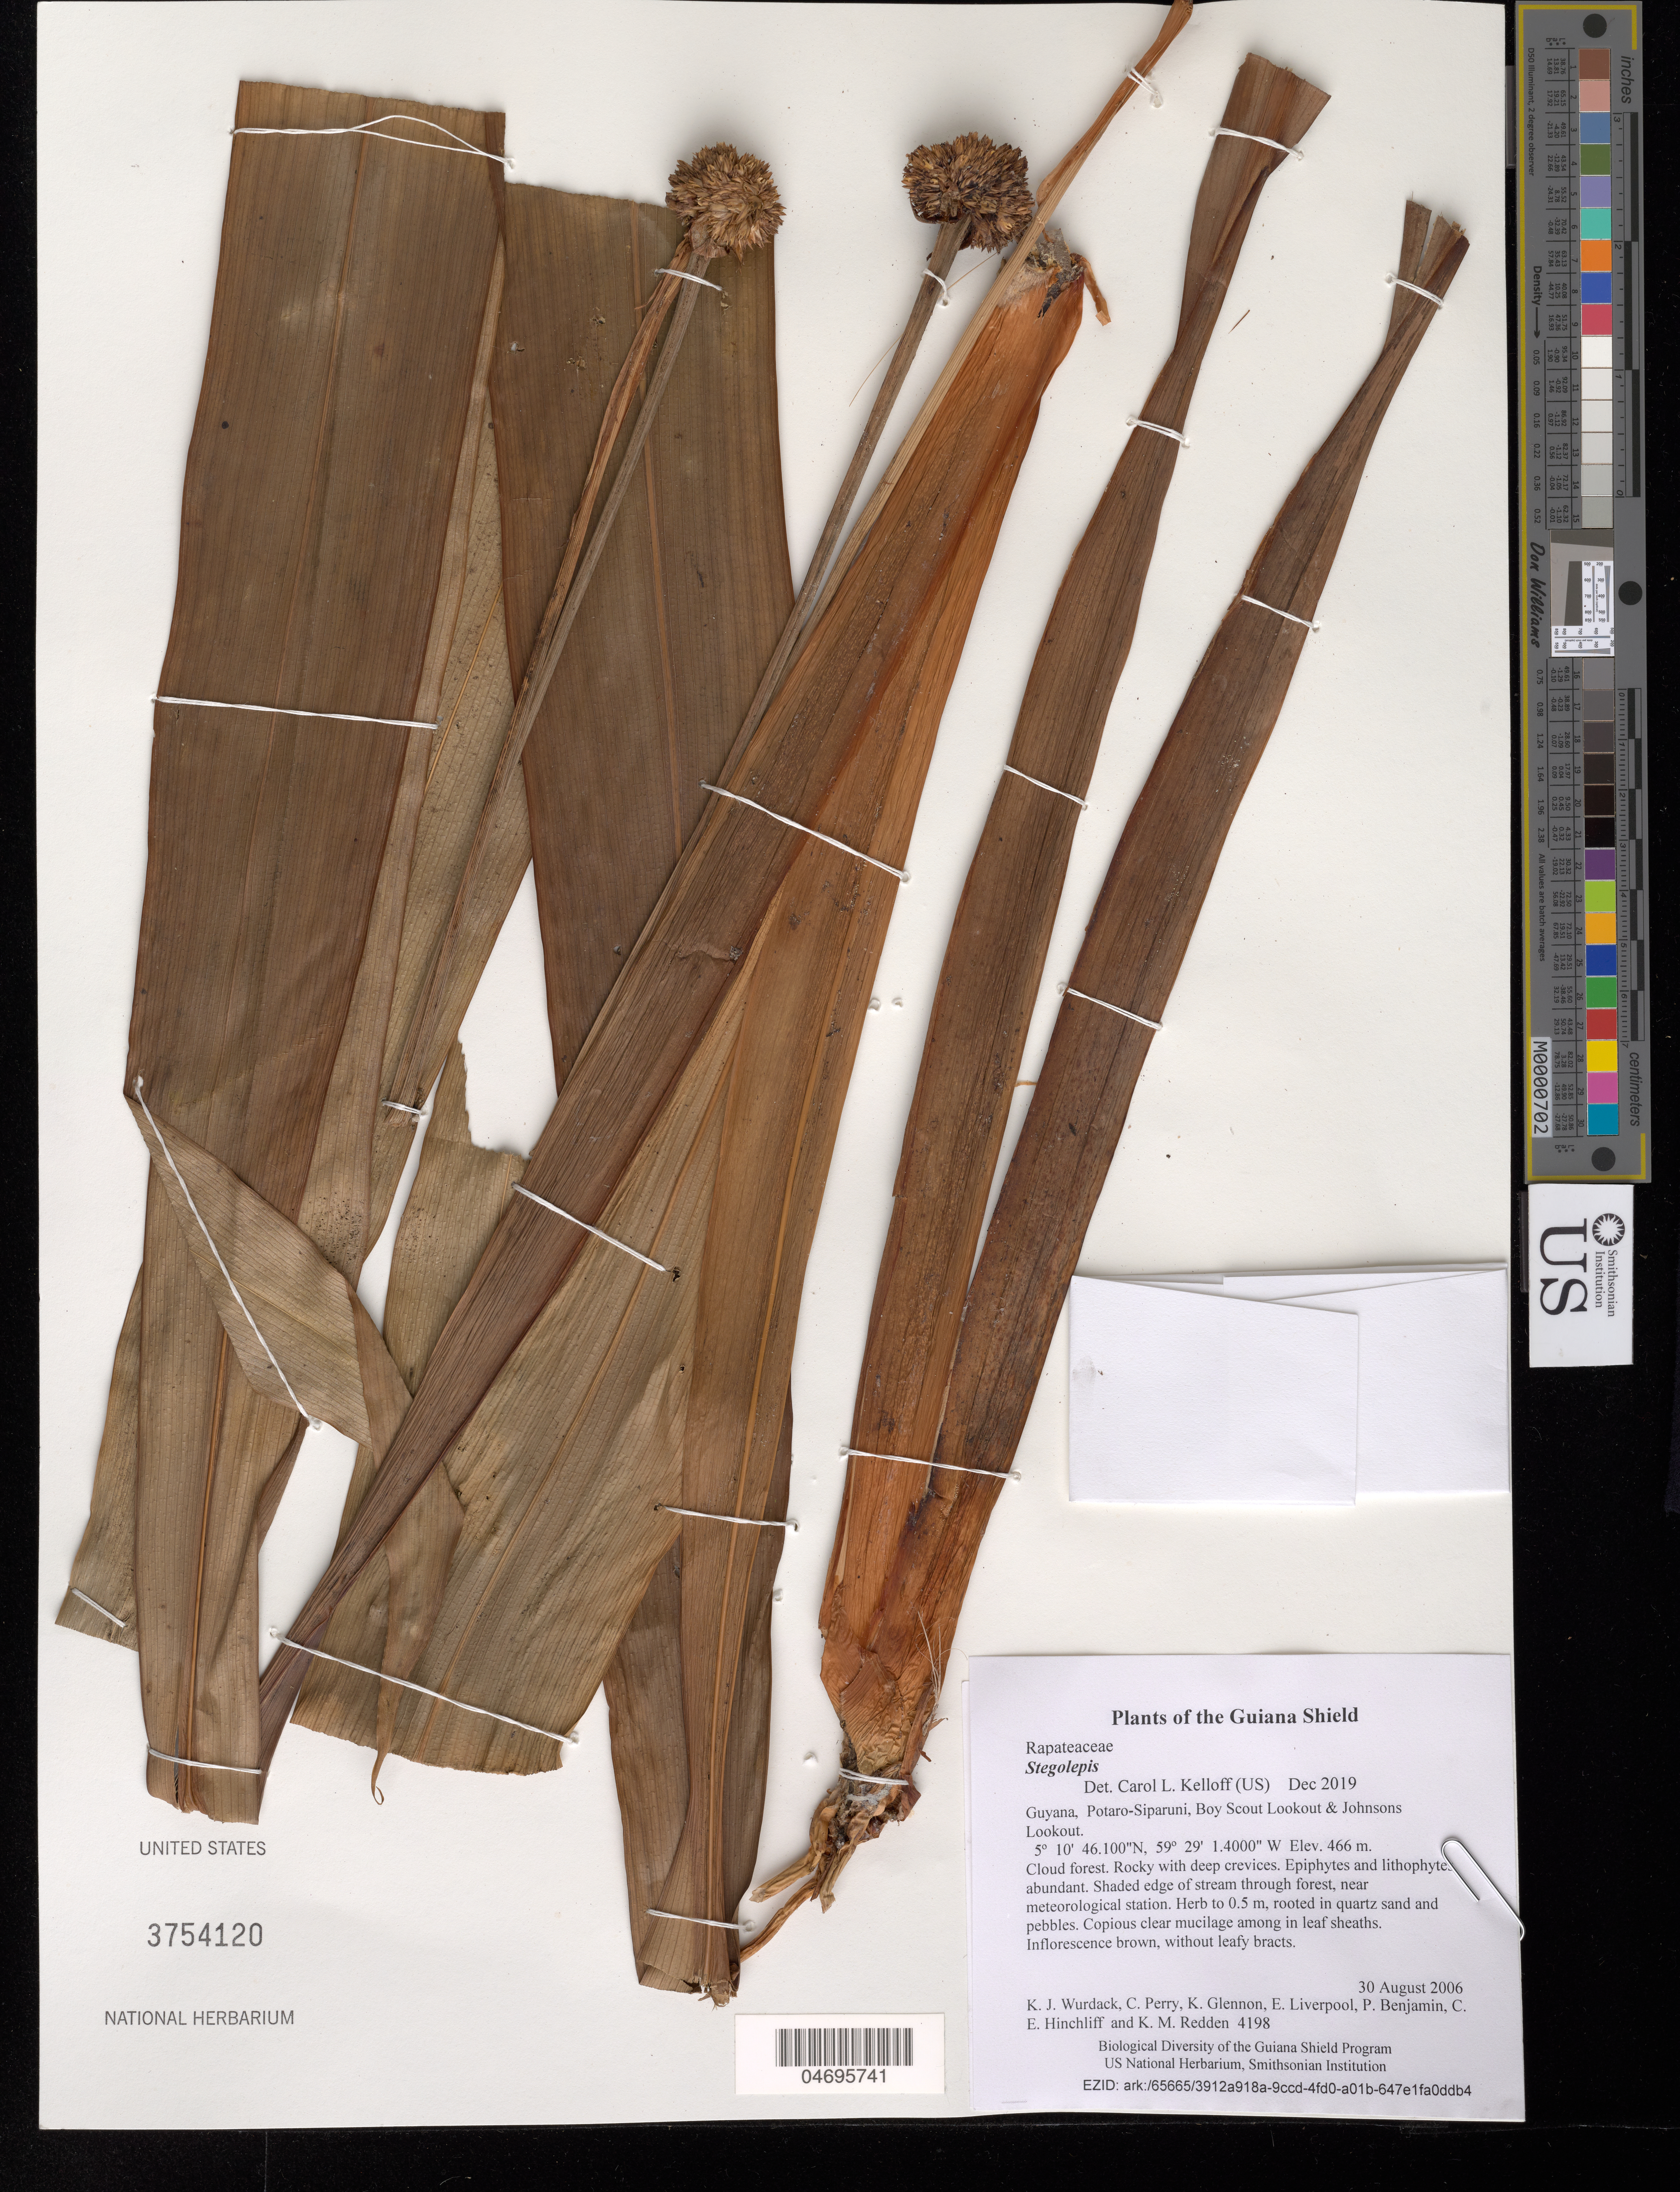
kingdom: Plantae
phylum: Tracheophyta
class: Liliopsida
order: Poales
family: Rapateaceae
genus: Stegolepis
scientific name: Stegolepis sp.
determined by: Kelloff, Carol L., (US), Smithsonian Institution - National Museum of Natural History (UNITED STATES)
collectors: K. Wurdack, C. Perry, K. Glennon, E. Liverpool, P. Benjamin, C. E. Hinchliff & K. M. Redden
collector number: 4198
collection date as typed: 30 August 2006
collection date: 2006-08-30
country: Guyana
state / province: Potaro-Siparuni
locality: Boy Scout Lookout & Johnsons Lookout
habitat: Cloud forest. Rocky with deep crevices. Epiphytes and lithophytes abundant.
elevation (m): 466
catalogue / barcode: US 3754120